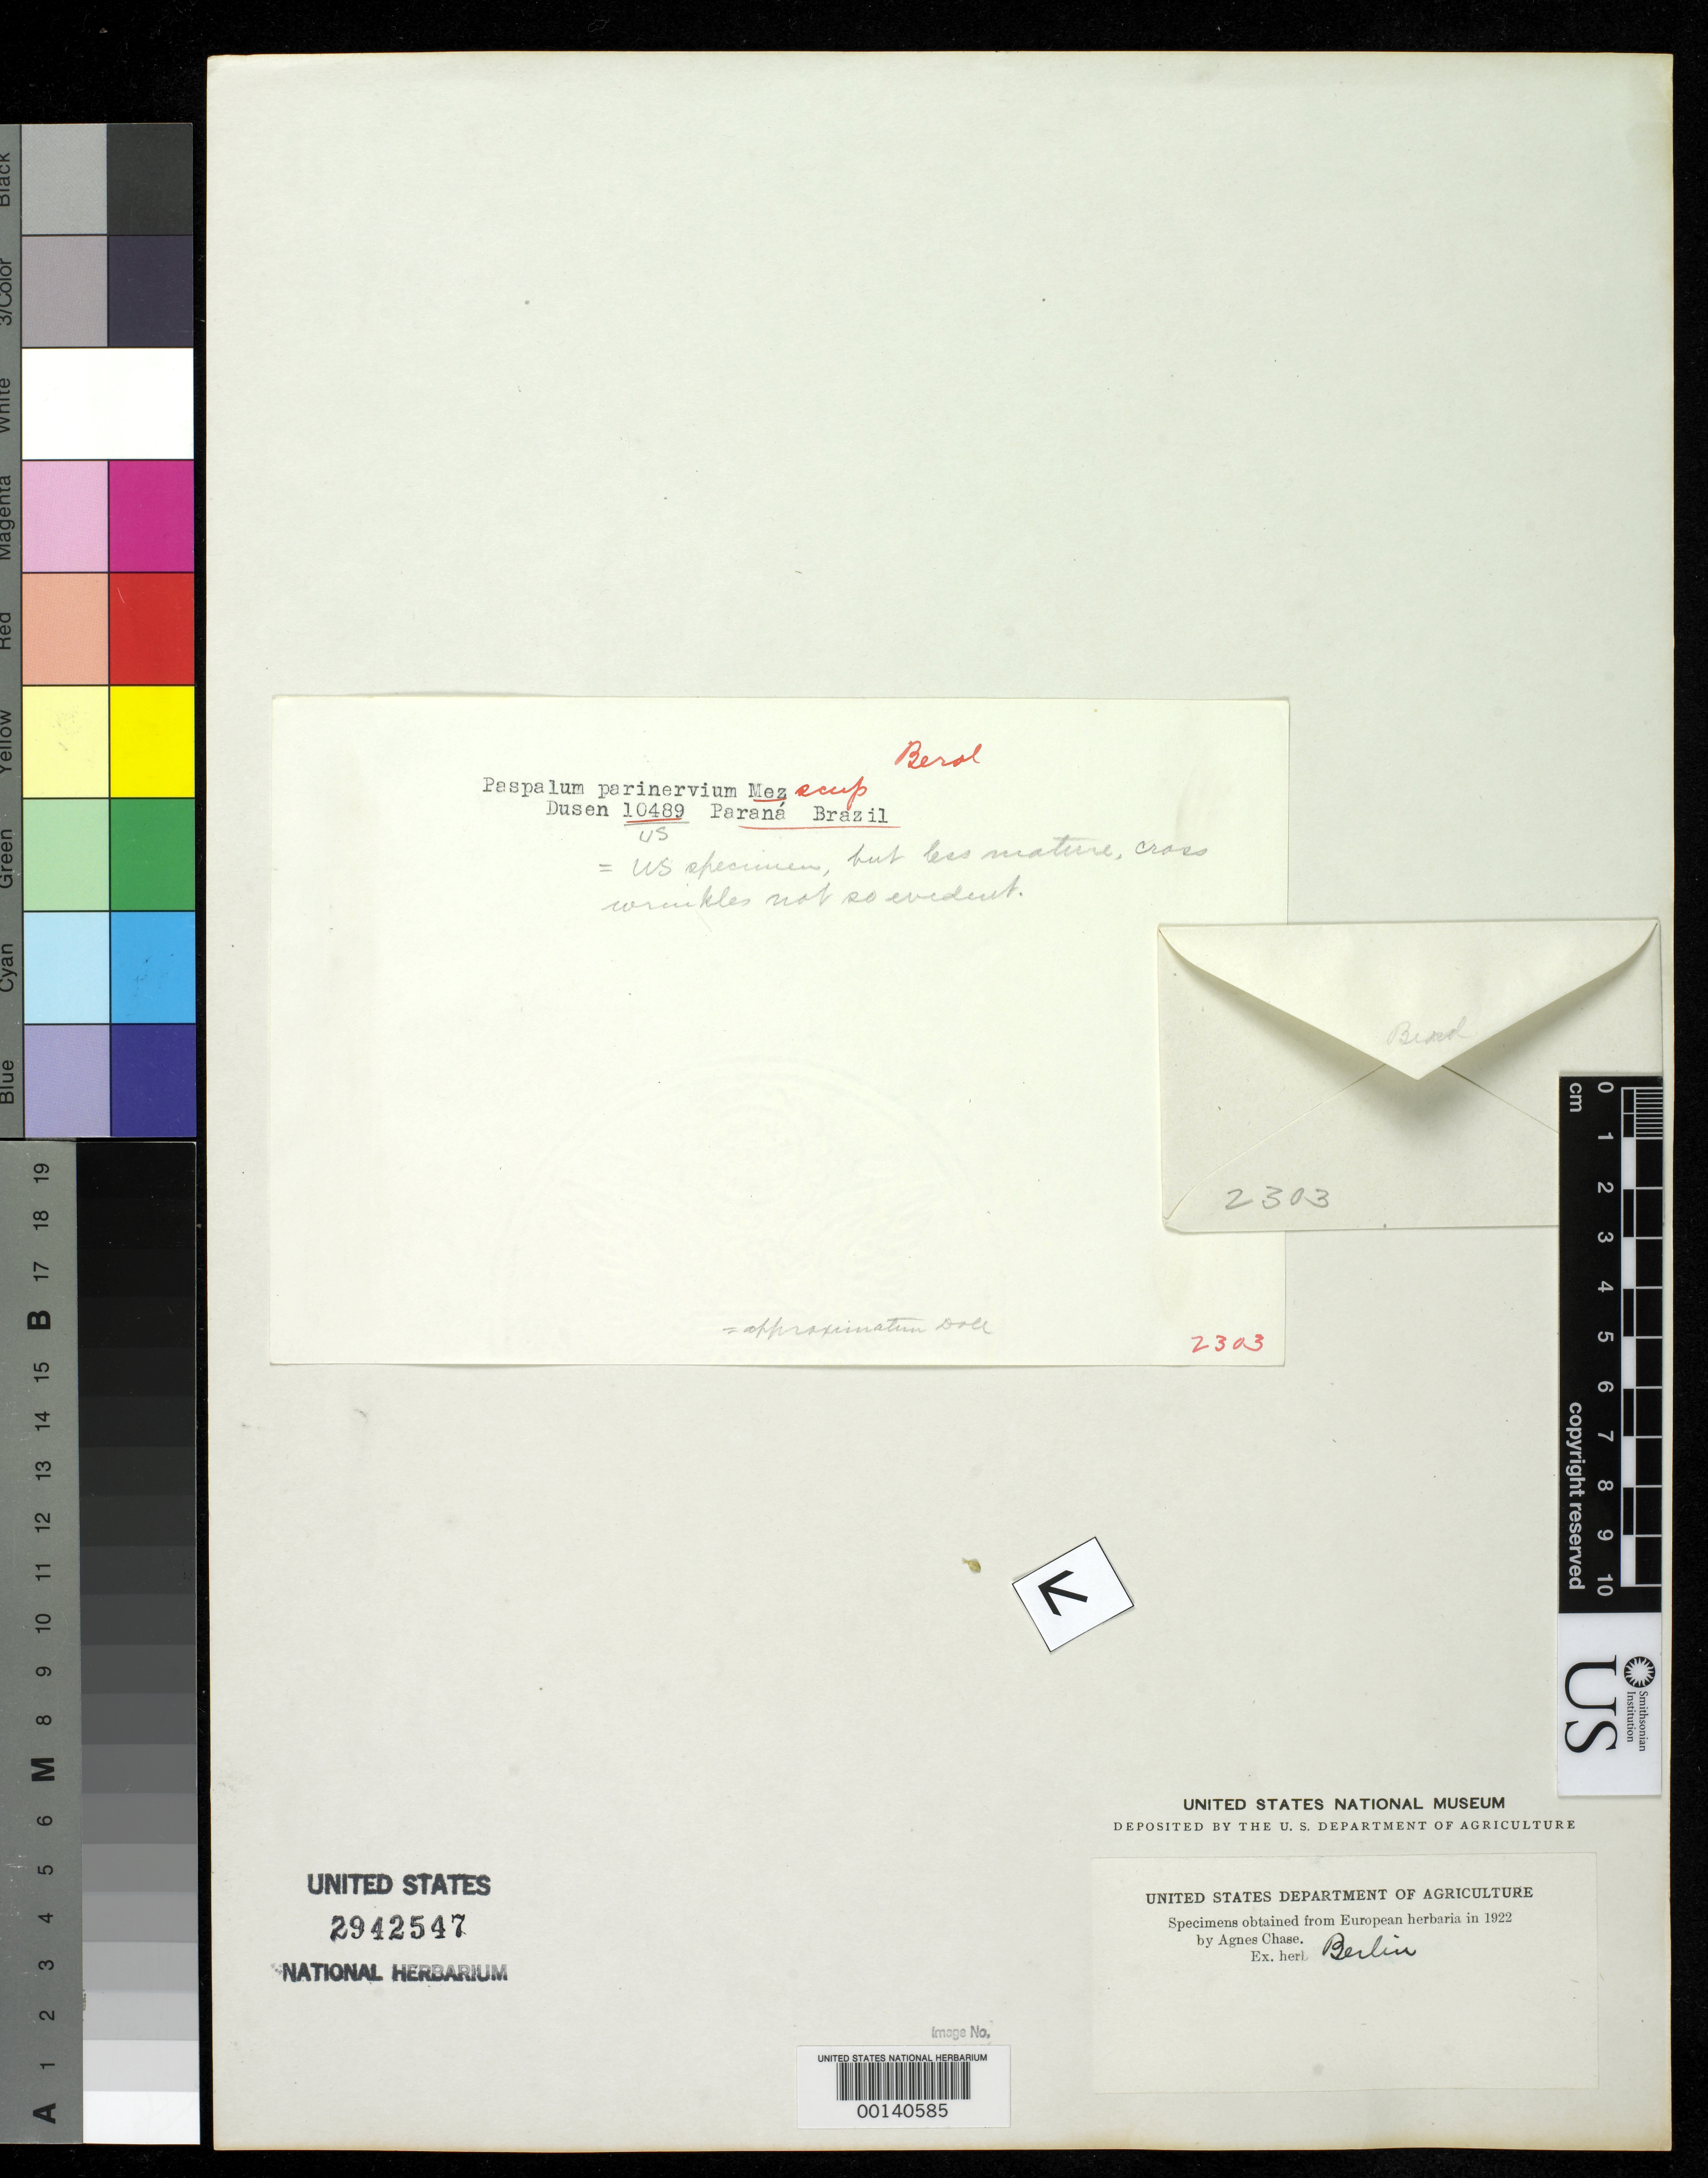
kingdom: Plantae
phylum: Tracheophyta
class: Liliopsida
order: Poales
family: Poaceae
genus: Paspalum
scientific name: Paspalum parinervium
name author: Mez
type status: Type Fragment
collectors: P. Dusén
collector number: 10489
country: Brazil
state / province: Paraná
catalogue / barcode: US 2942547